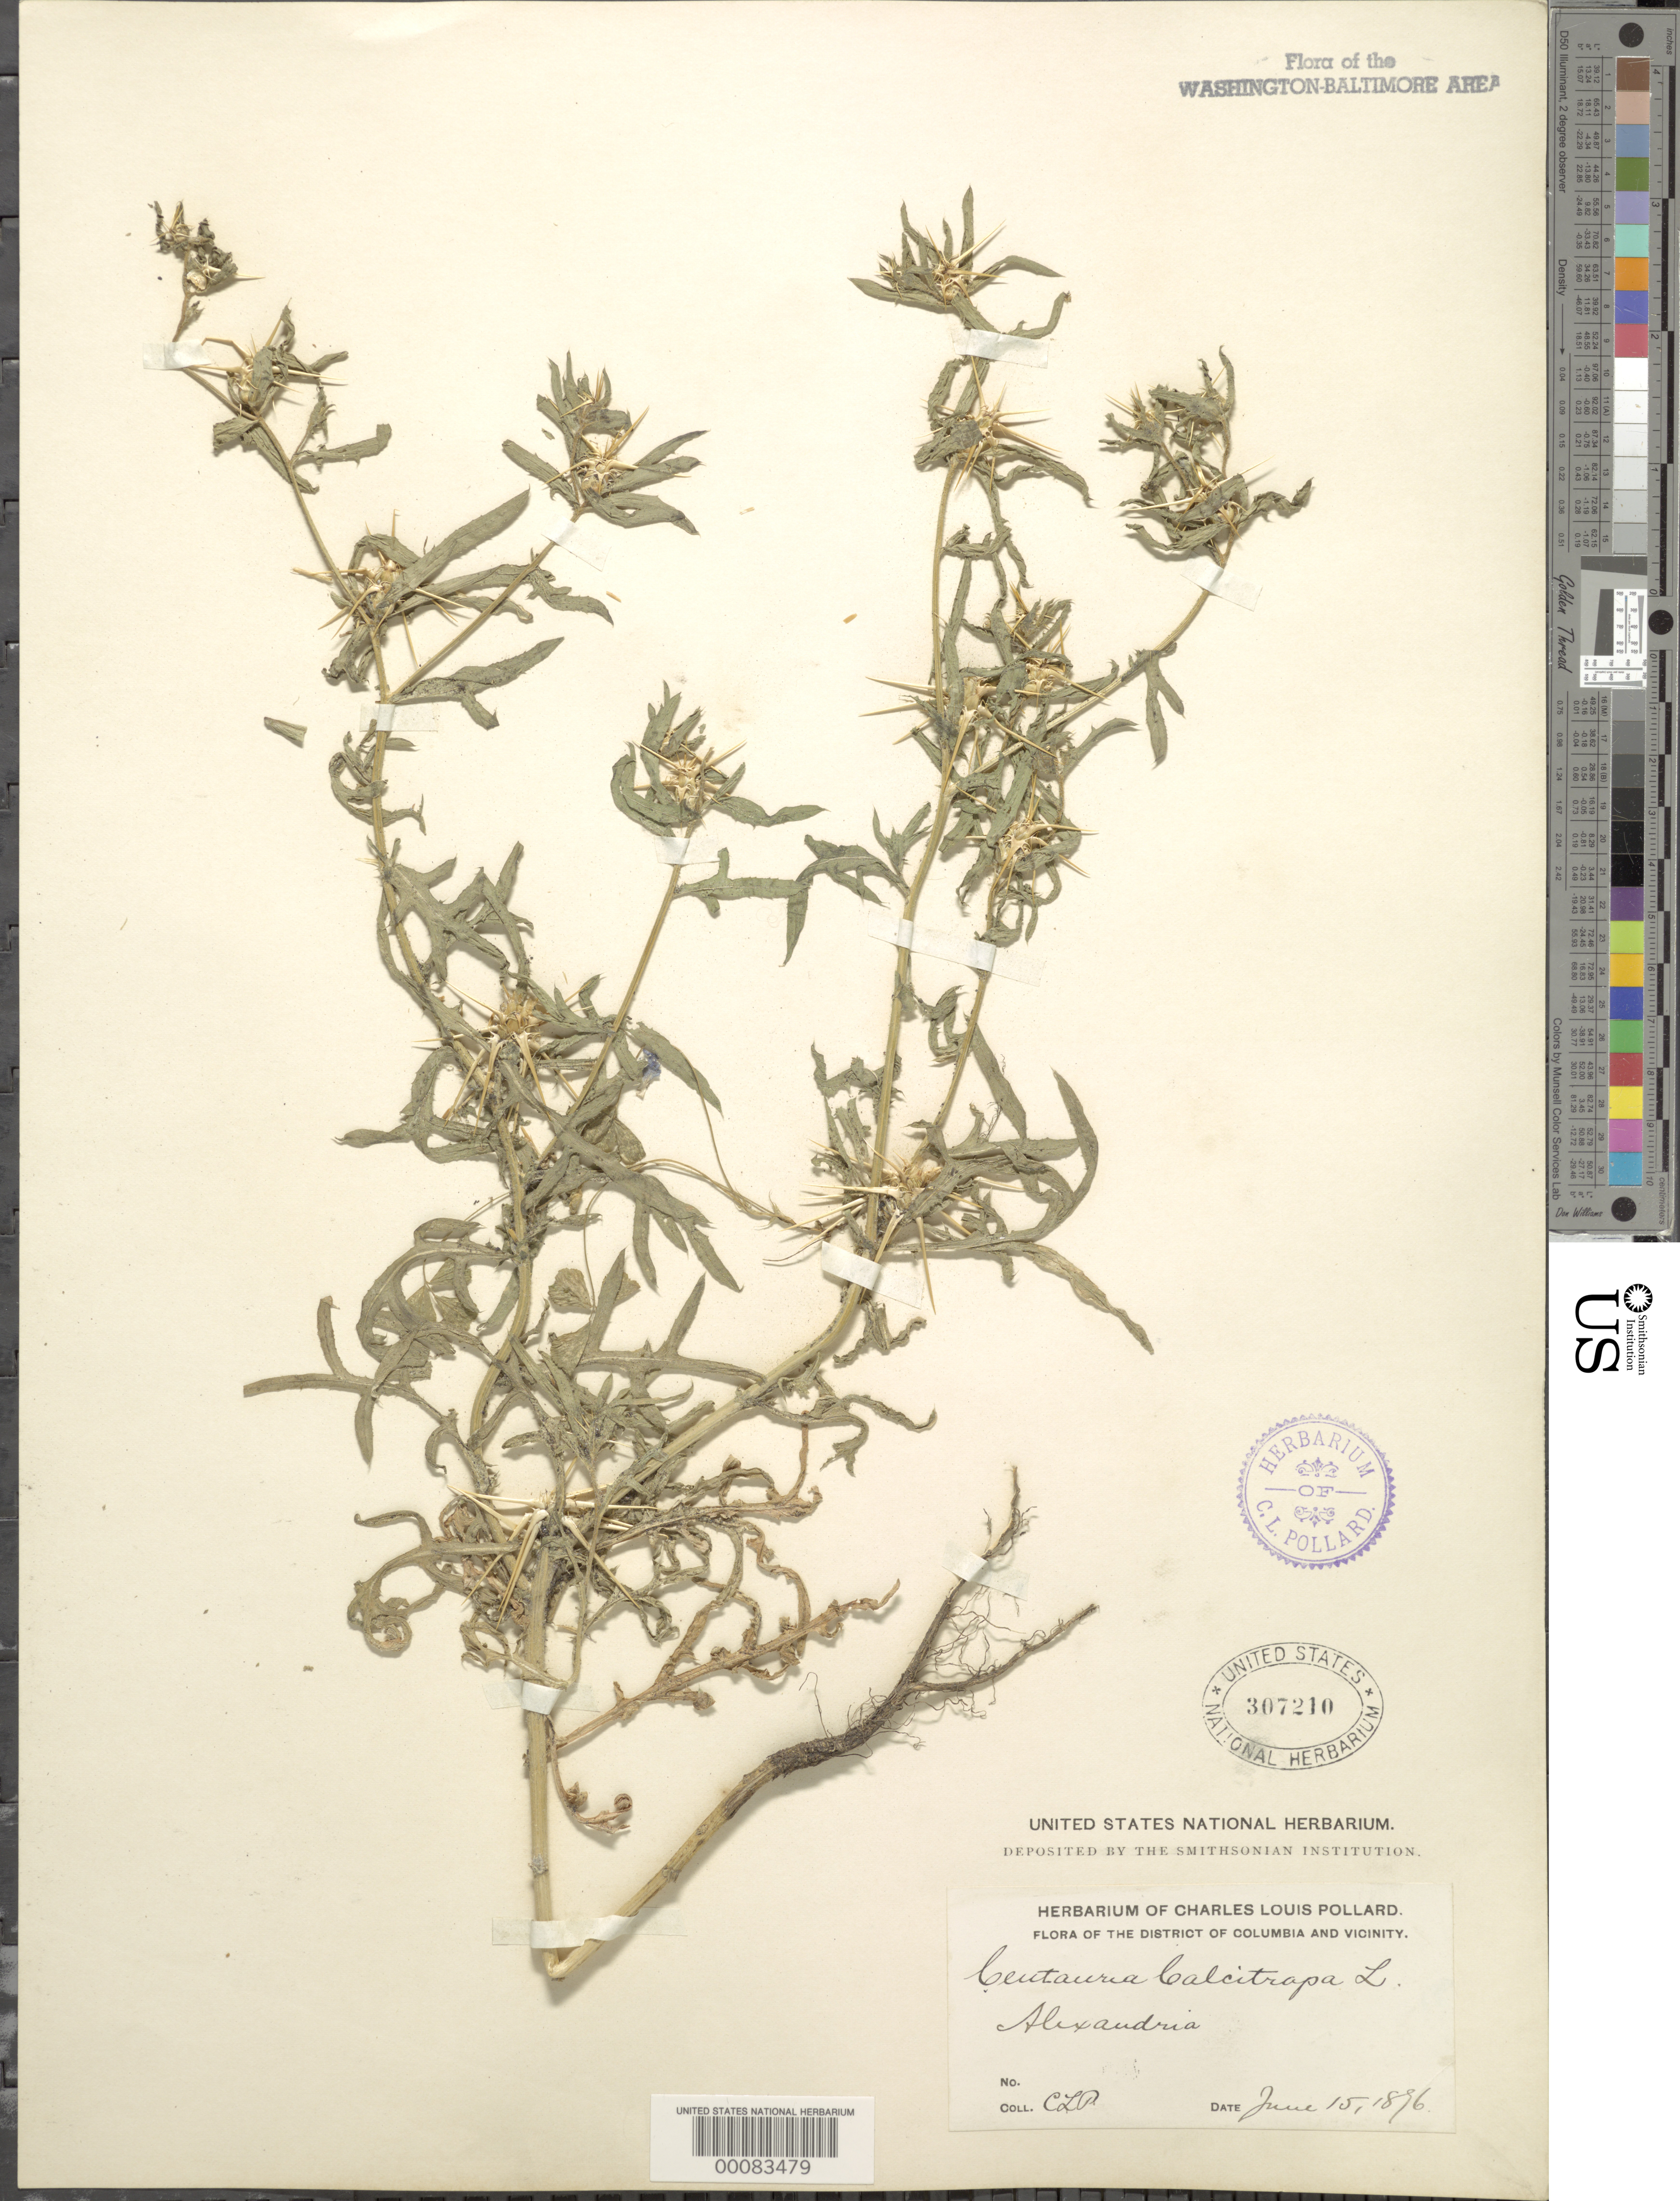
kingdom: Plantae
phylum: Tracheophyta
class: Magnoliopsida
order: Asterales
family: Asteraceae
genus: Centaurea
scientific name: Centaurea calcitrapa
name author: L.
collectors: C. L. Pollard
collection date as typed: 15 Jun 1896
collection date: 1896-06-15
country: United States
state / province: Virginia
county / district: City of Alexandria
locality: Alexandria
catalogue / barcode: US 307210